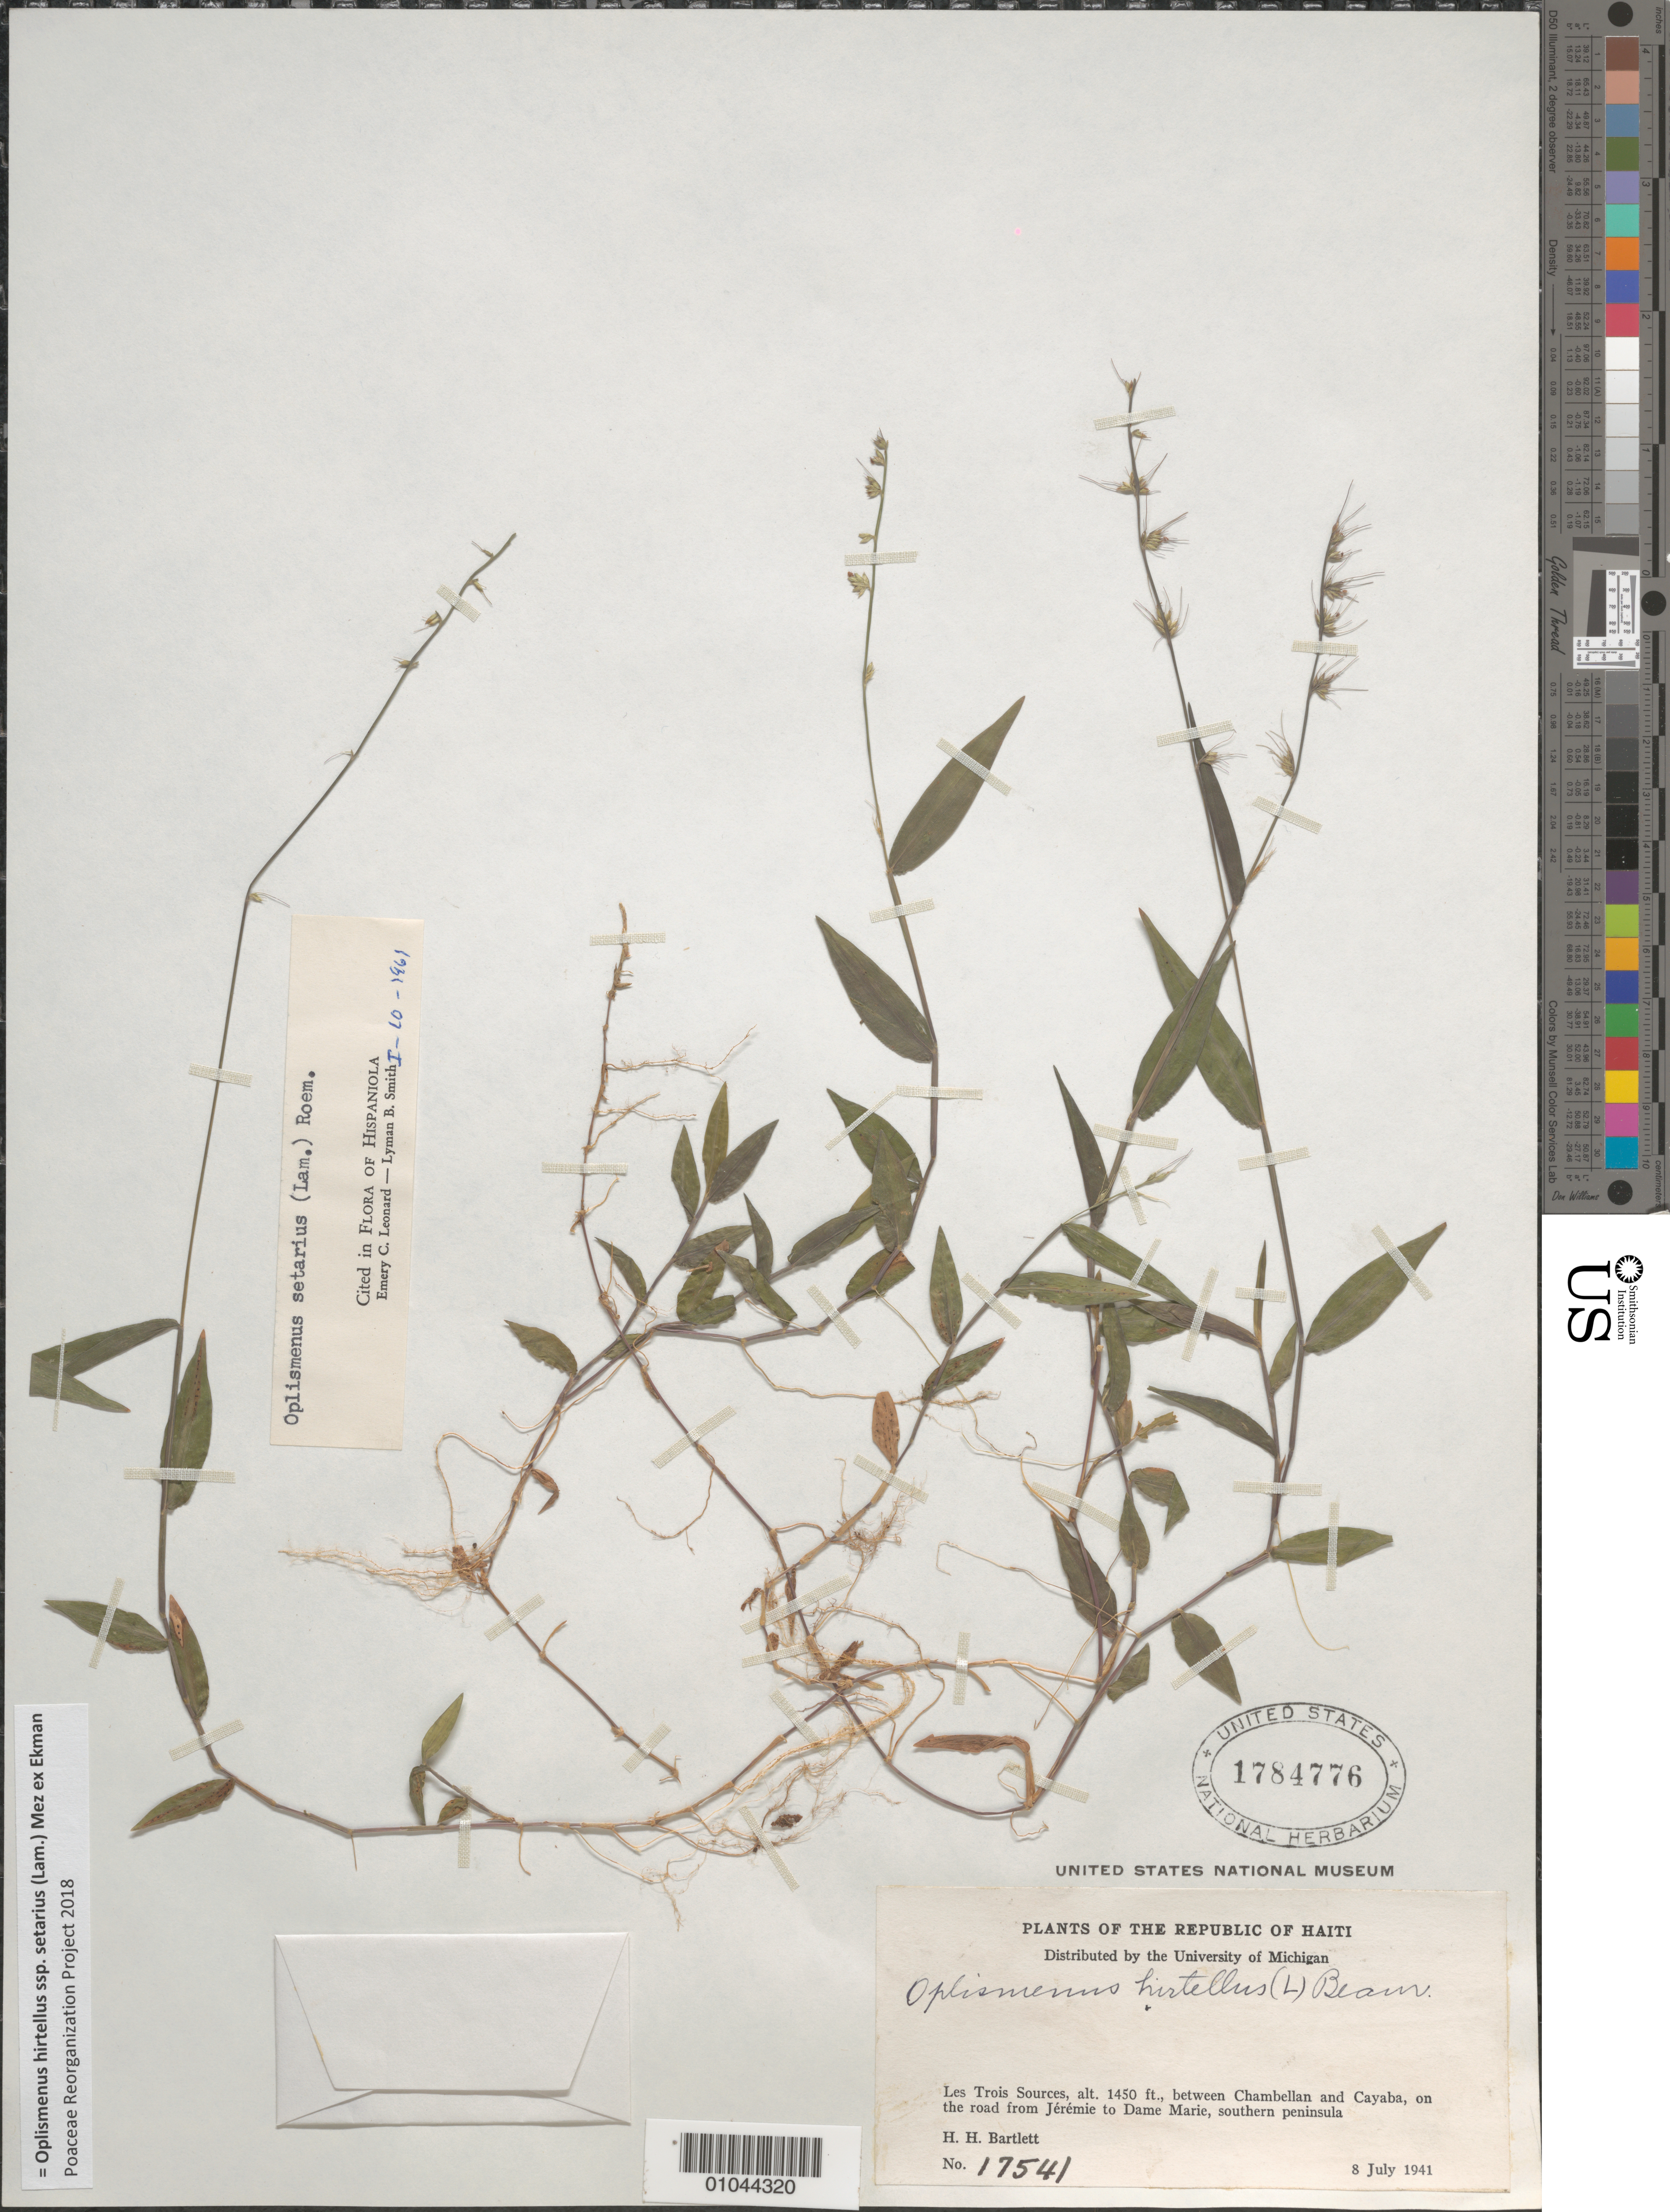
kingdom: Plantae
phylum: Tracheophyta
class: Liliopsida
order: Poales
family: Poaceae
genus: Oplismenus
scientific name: Oplismenus hirtellus subsp. setarius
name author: (Lam.) Mez ex Ekman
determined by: Poaceae Reorganization Project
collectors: H. H. Bartlett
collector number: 17541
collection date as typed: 08 Jul 1941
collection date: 1941-07-08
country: Haiti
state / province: Nippes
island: Hispaniola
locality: Les Trois, between Chambellan and Cayaba, on the road from Jeremie to Dame Marie, southern peninsula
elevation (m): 442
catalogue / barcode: US 1784776